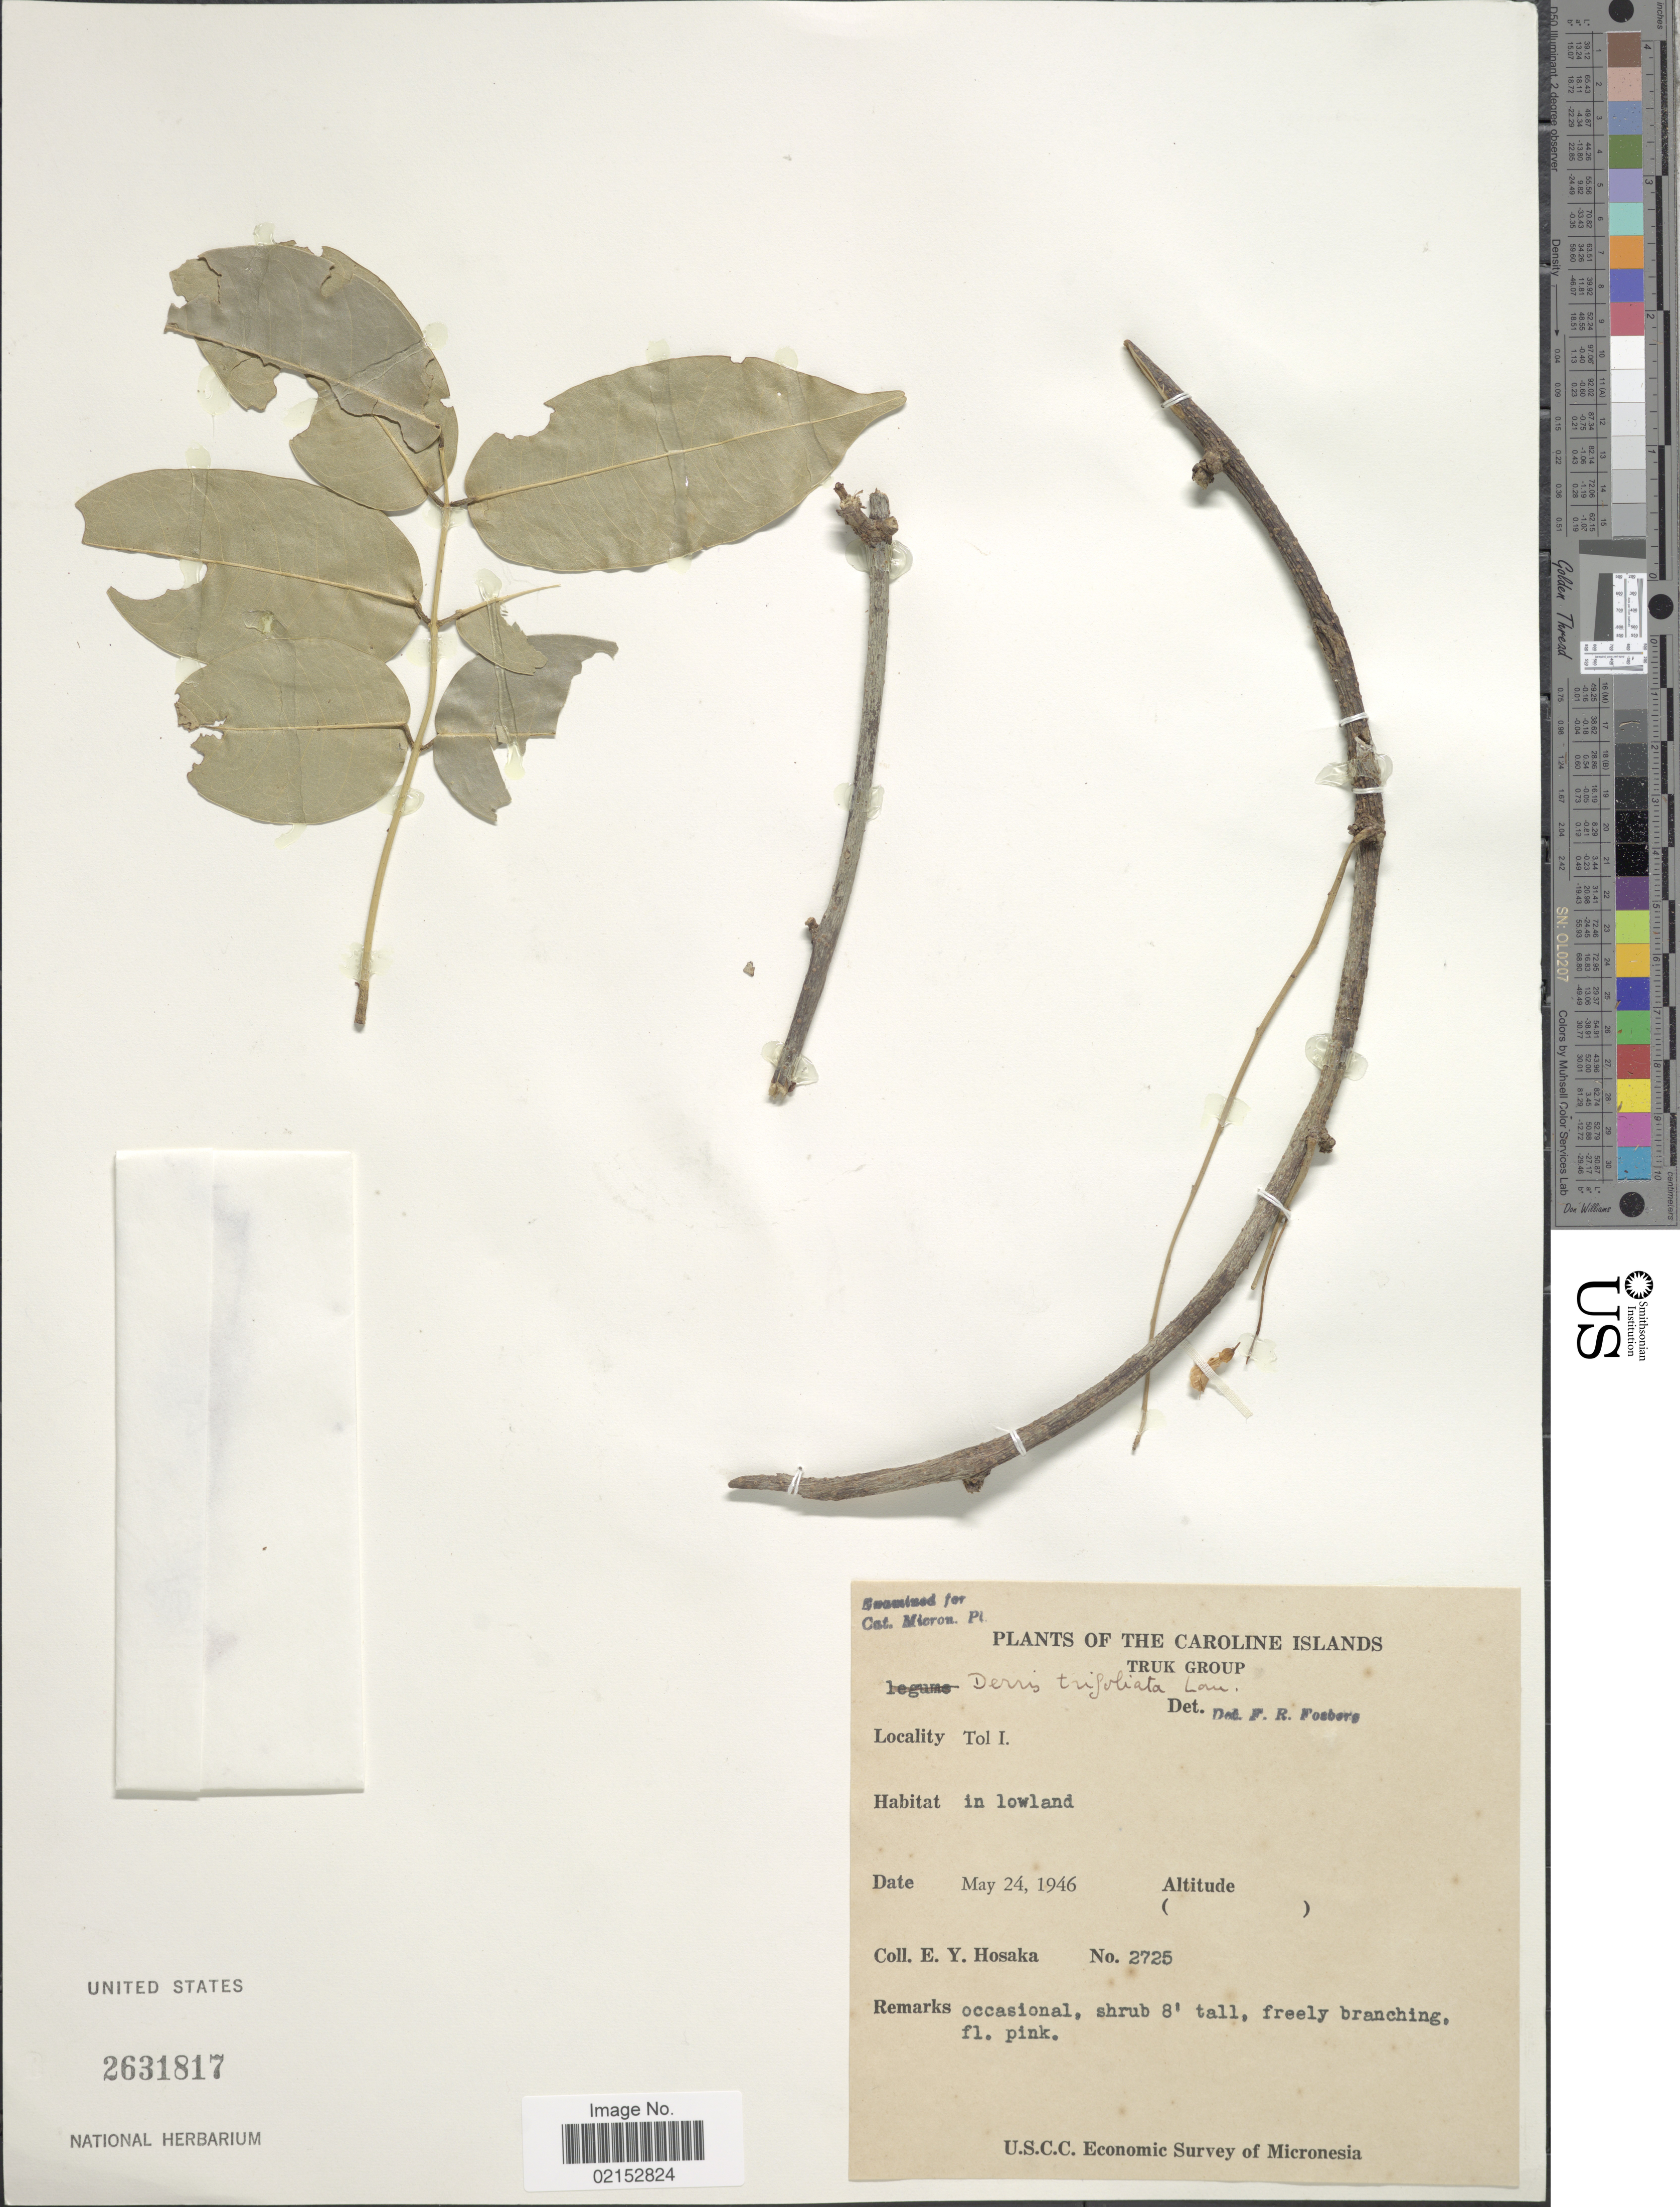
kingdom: Plantae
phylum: Tracheophyta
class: Magnoliopsida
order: Fabales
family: Fabaceae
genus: Derris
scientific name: Derris trifoliata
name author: Lour.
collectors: E. Y. Hosaka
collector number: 2725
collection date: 1946-05-24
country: Micronesia, Federated States of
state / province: Truk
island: Tol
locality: The Caroline Islands, Truk Group, Tol I.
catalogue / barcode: US 2631817